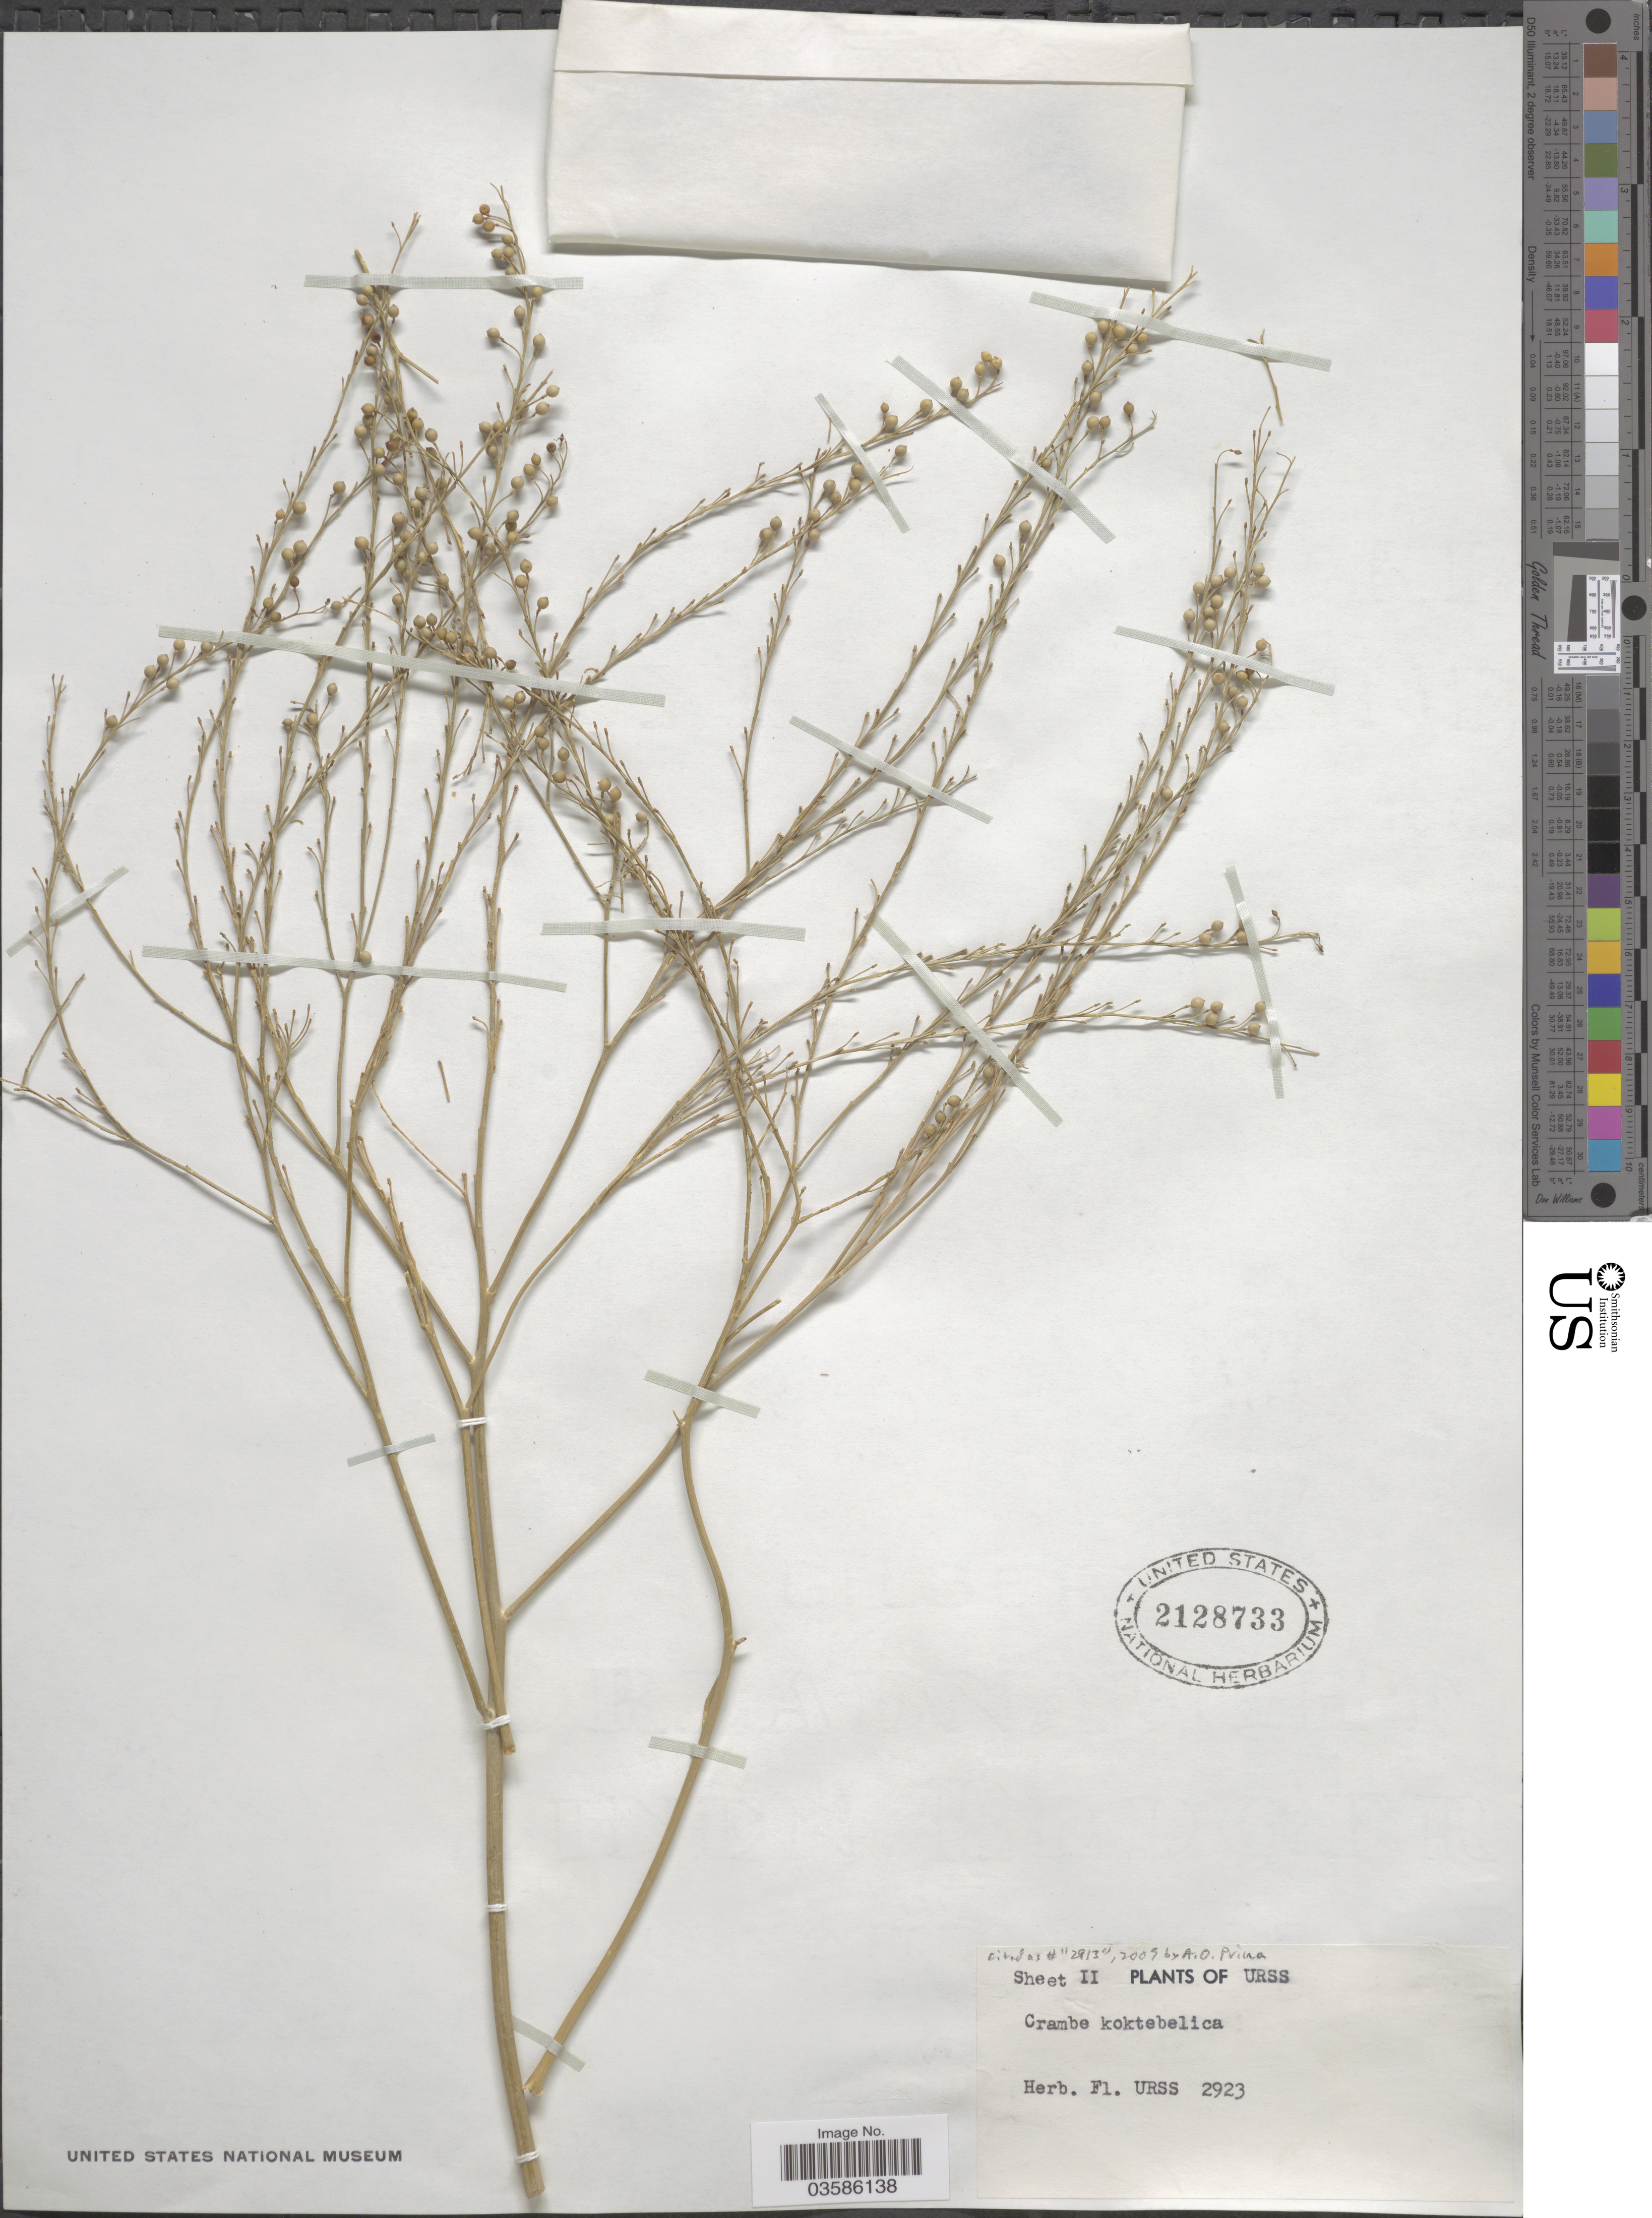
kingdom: Plantae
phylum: Tracheophyta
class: Magnoliopsida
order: Brassicales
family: Brassicaceae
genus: Crambe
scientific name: Crambe koktebelica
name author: N. Busch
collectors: ex herb. Florae URSS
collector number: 2923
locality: URSS.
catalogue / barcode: US 2128733